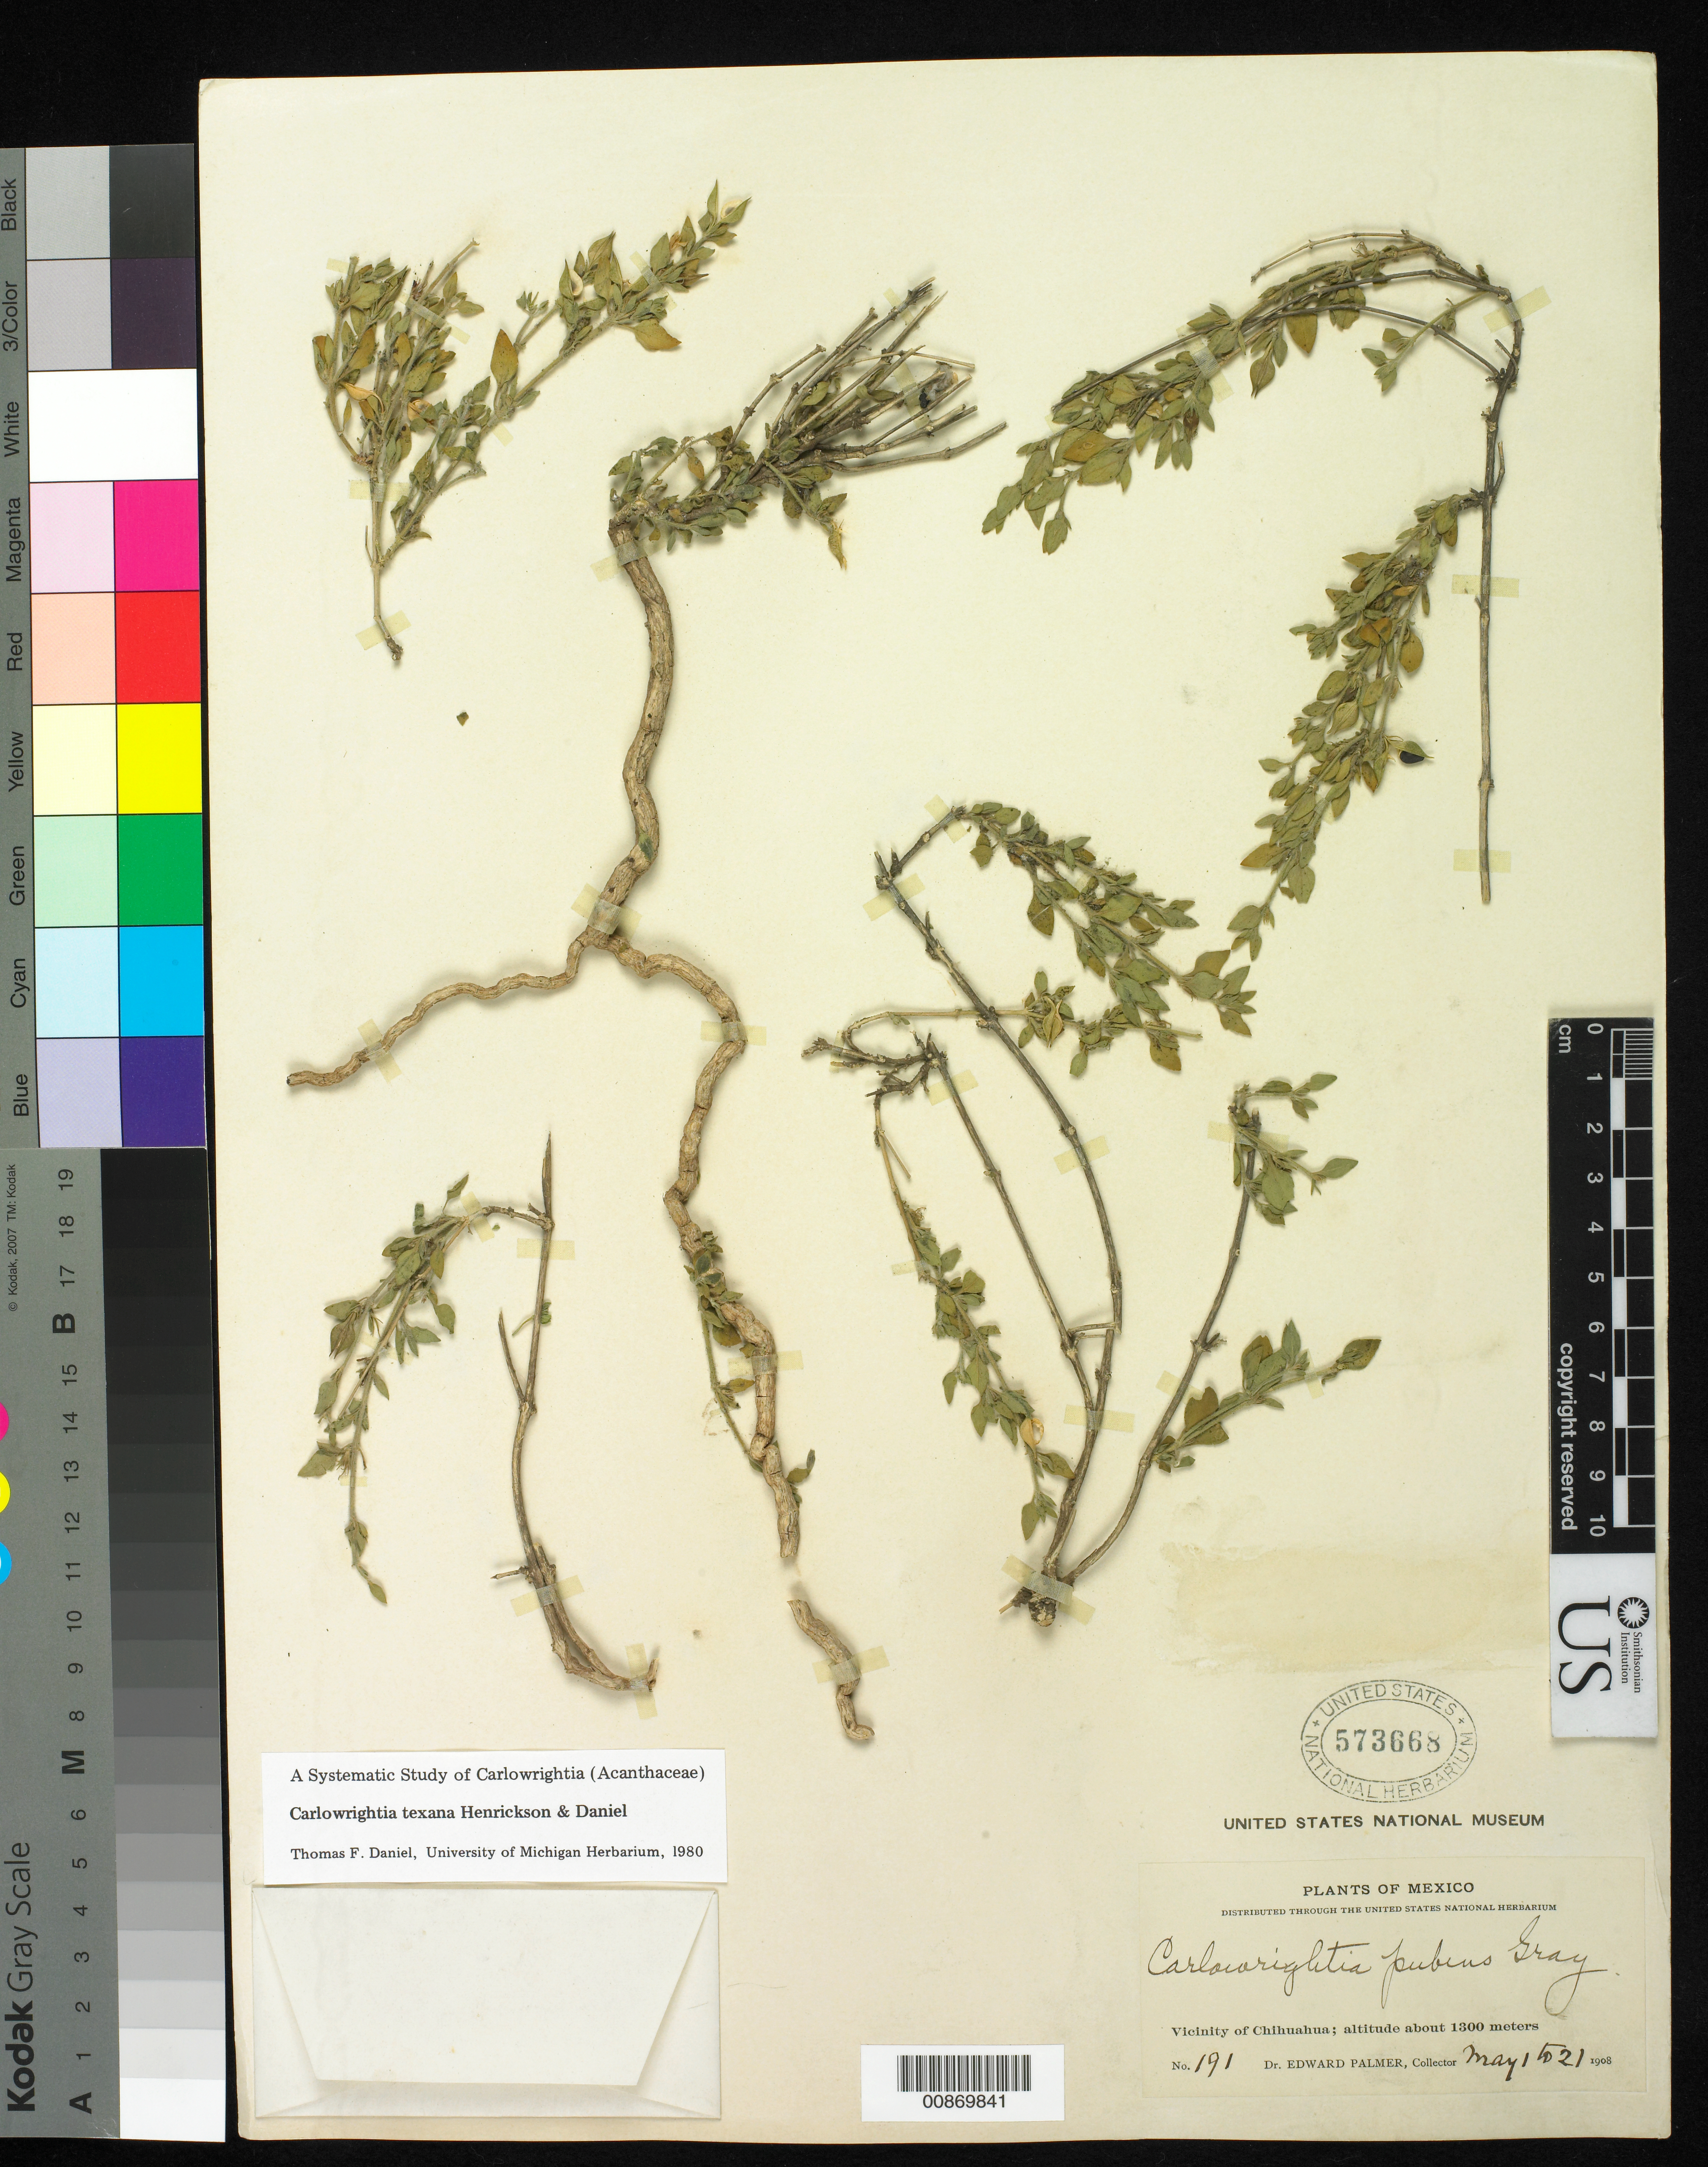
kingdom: Plantae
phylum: Tracheophyta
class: Magnoliopsida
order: Lamiales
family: Acanthaceae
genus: Carlowrightia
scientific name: Carlowrightia texana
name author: Henrickson & T.F. Daniel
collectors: E. Palmer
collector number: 191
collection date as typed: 01 May 1908 to 21 May 1908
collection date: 1908-05-01/1908-05-21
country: Mexico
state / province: Chihuahua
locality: Vicinity of Chihuahua.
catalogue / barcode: US 573668